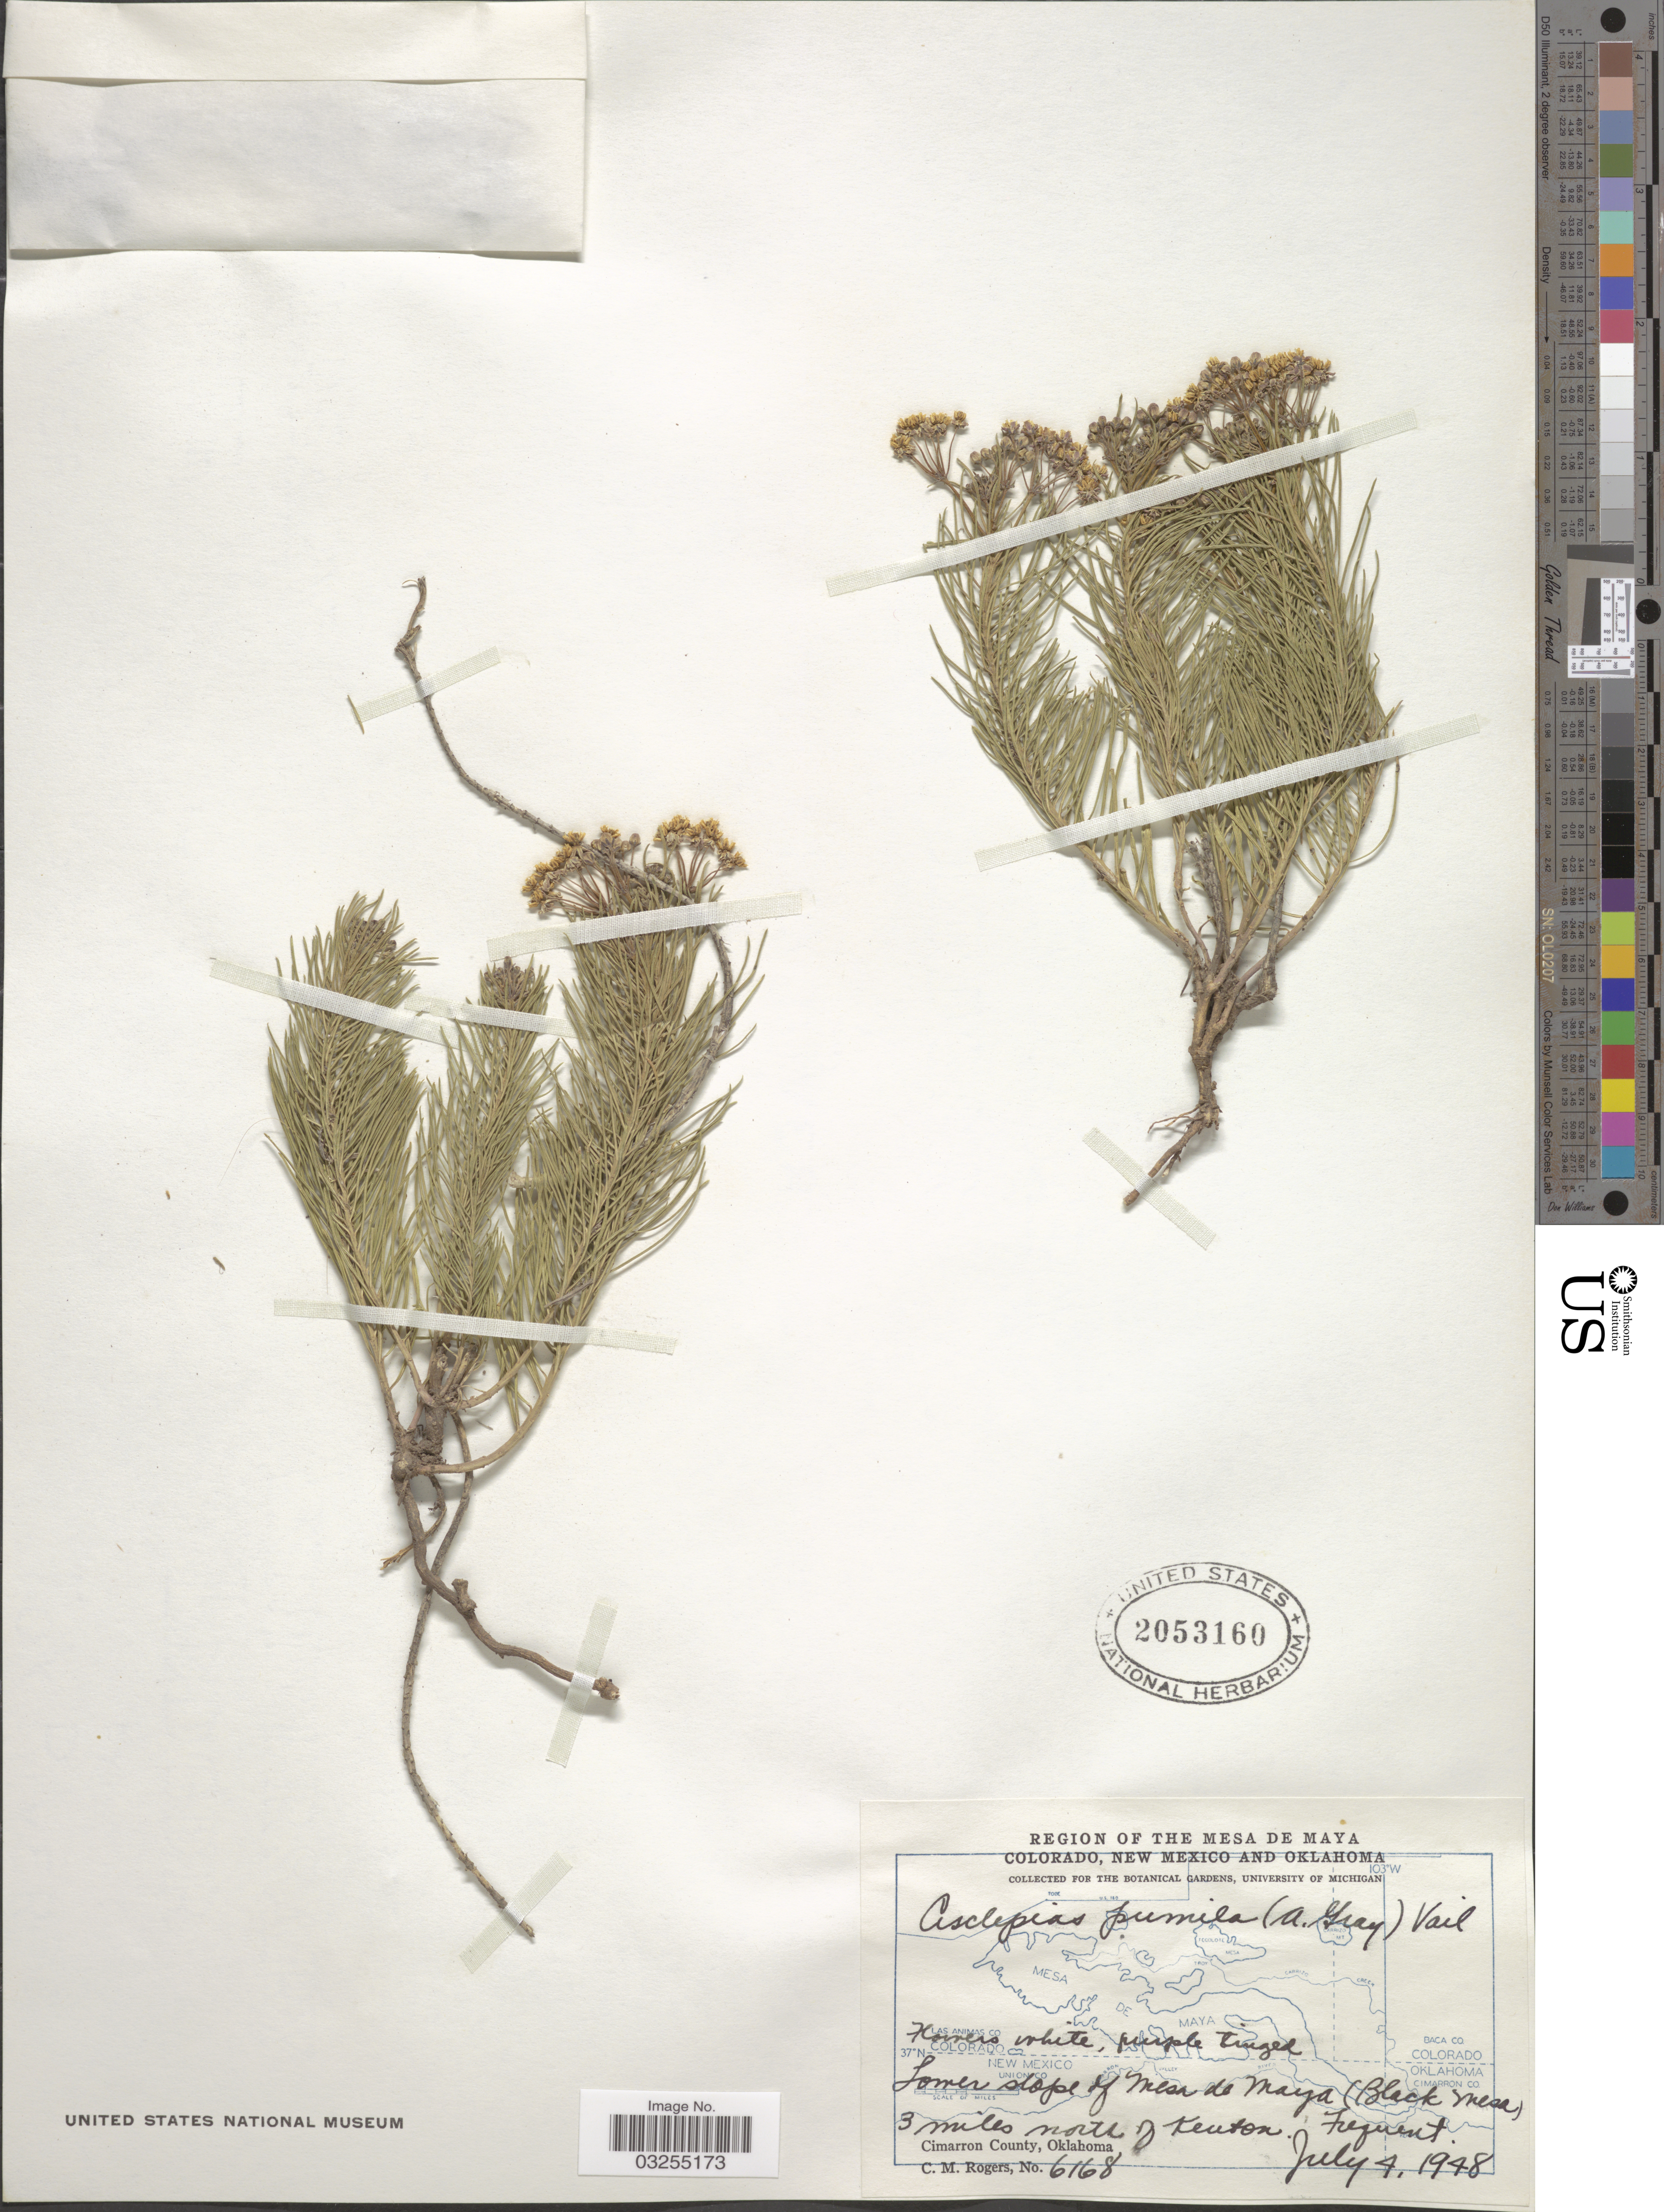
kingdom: Plantae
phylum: Tracheophyta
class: Magnoliopsida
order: Gentianales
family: Apocynaceae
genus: Asclepias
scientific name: Asclepias pumila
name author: (A. Gray) Vail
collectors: C. M. Rogers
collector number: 6168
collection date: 1948-07-04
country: United States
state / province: Oklahoma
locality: Region of the Mesa de Maya. Lower slope of Mesa de Maya (Black Mesa) 3 miles north of Kenton. Cimarron County.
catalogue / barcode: US 2053160